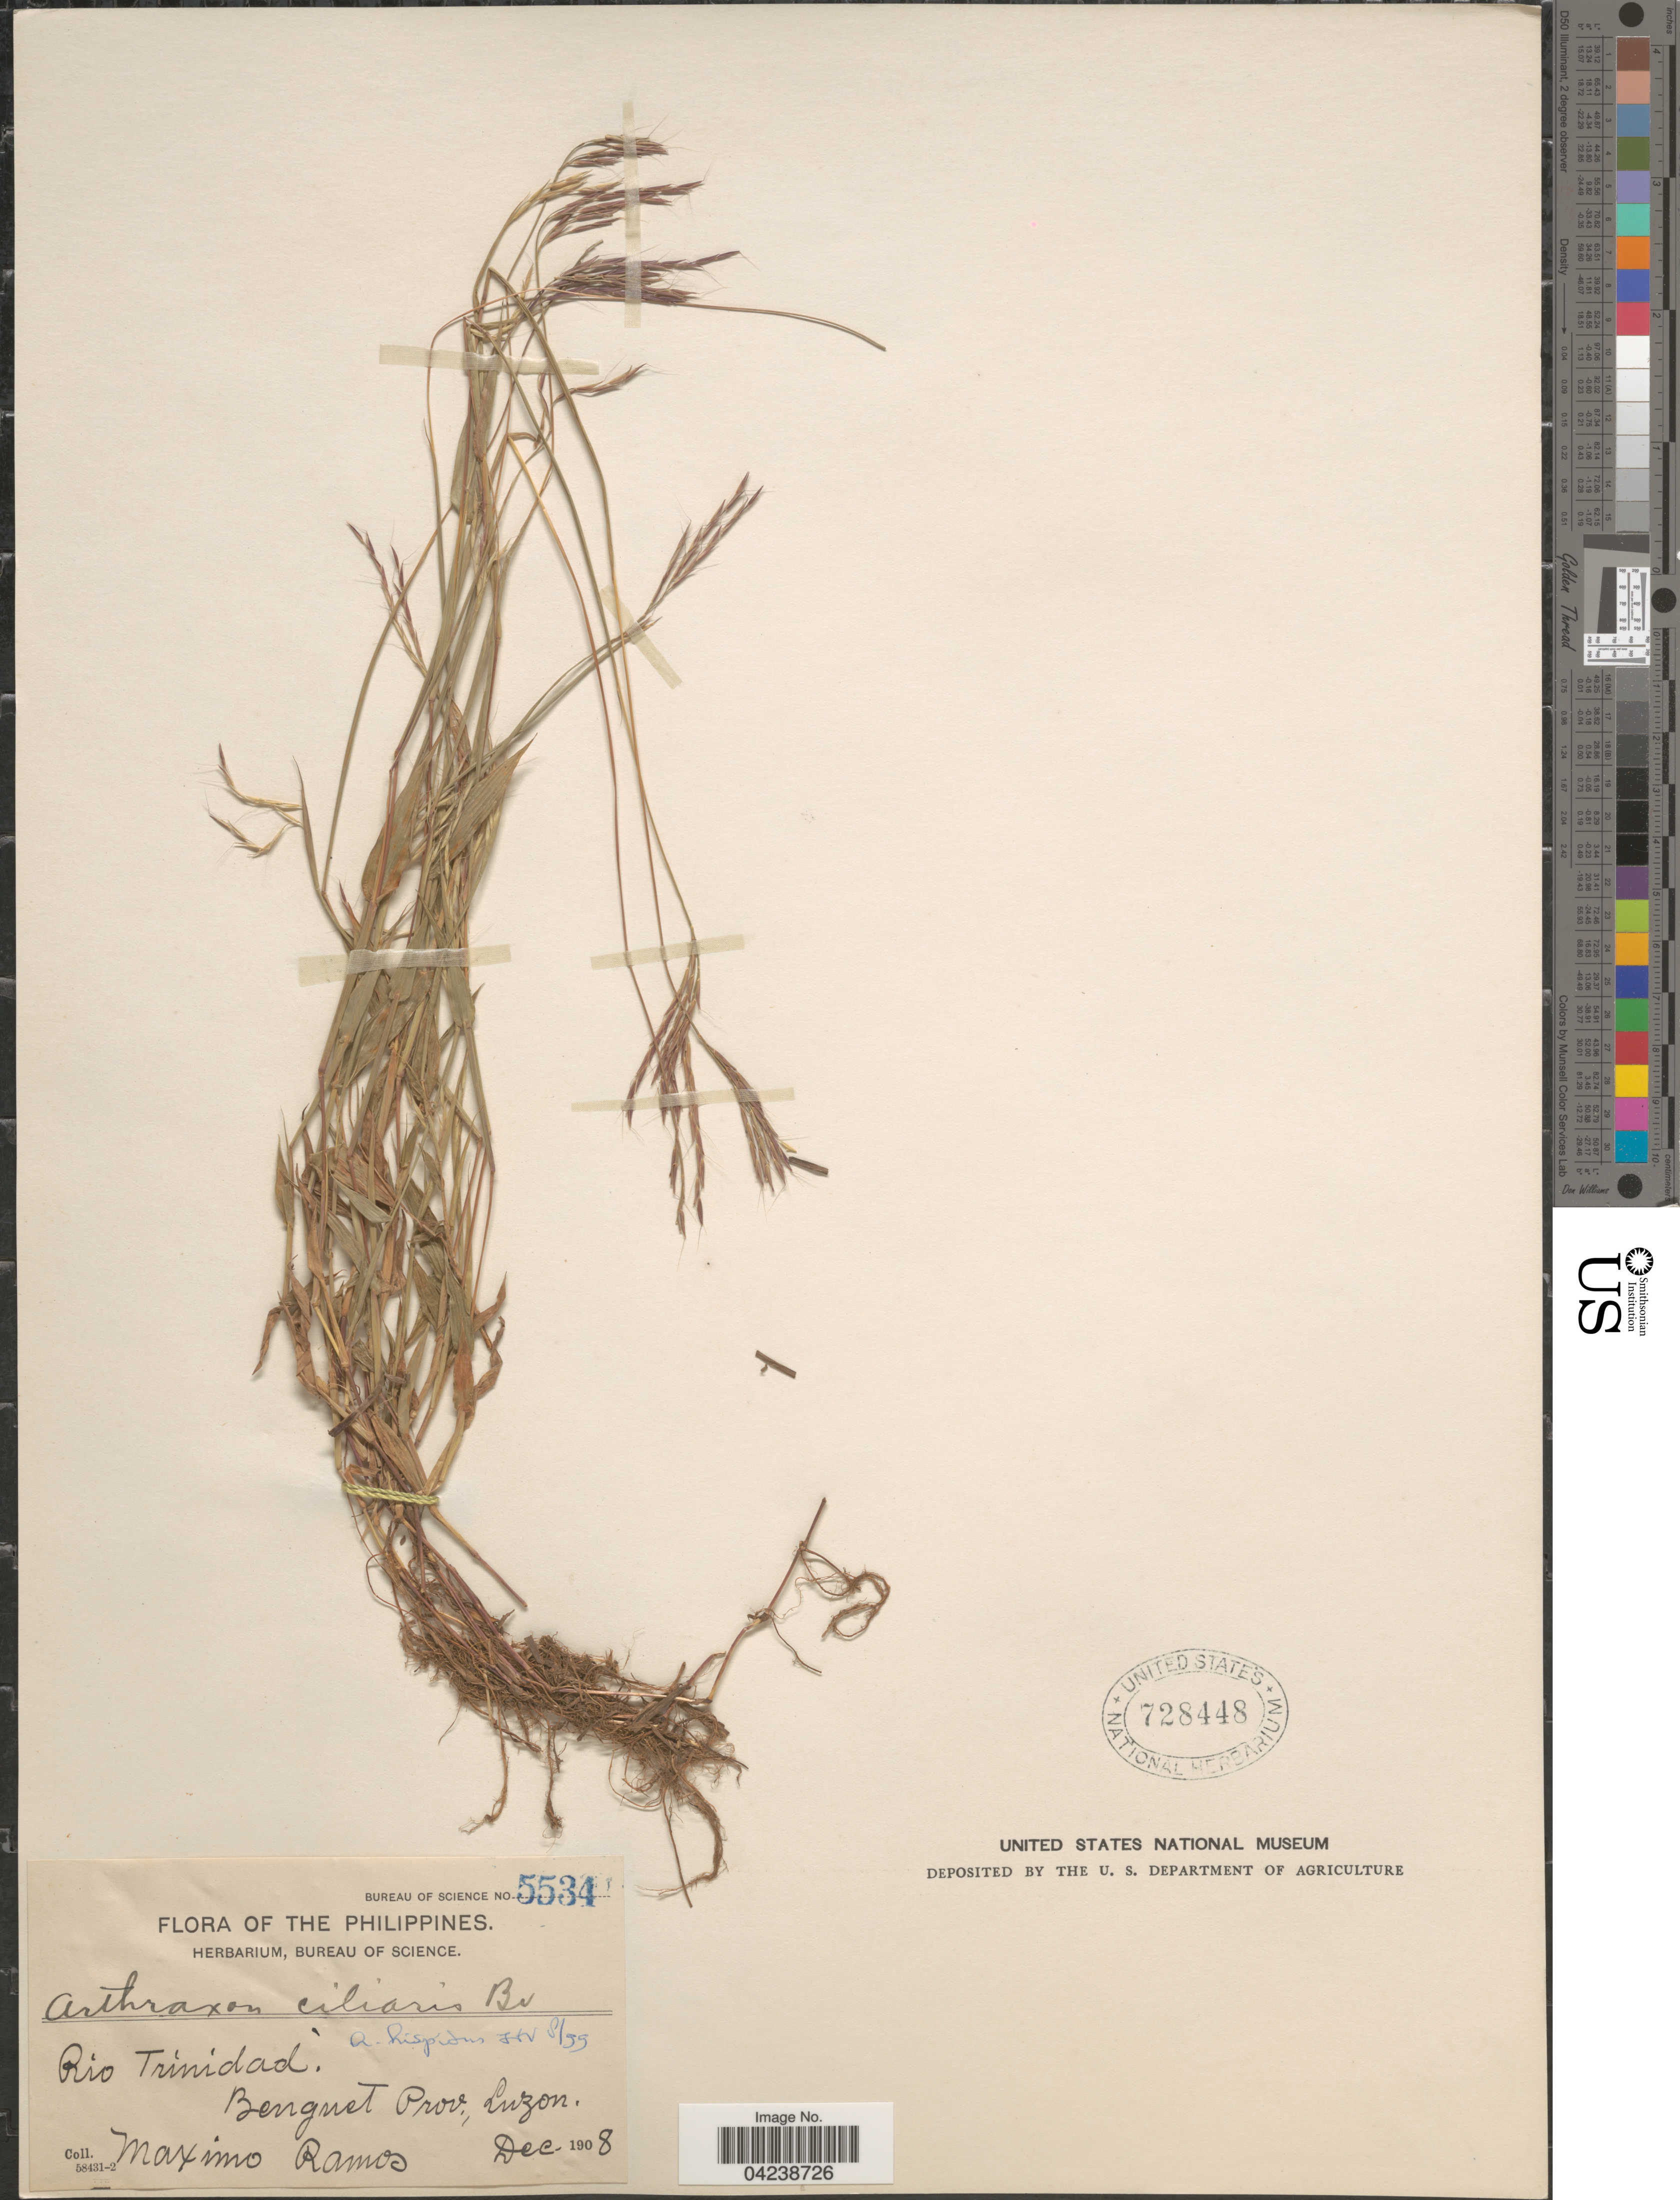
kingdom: Plantae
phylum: Tracheophyta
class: Liliopsida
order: Poales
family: Poaceae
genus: Arthraxon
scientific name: Arthraxon hispidus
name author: (Thunb.) Makino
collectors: M. Ramos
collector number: Bureau Of Science 5534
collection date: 1908-12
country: Philippines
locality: Rio Trinidad. Benguet Prov., Luzon.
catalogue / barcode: US 728448